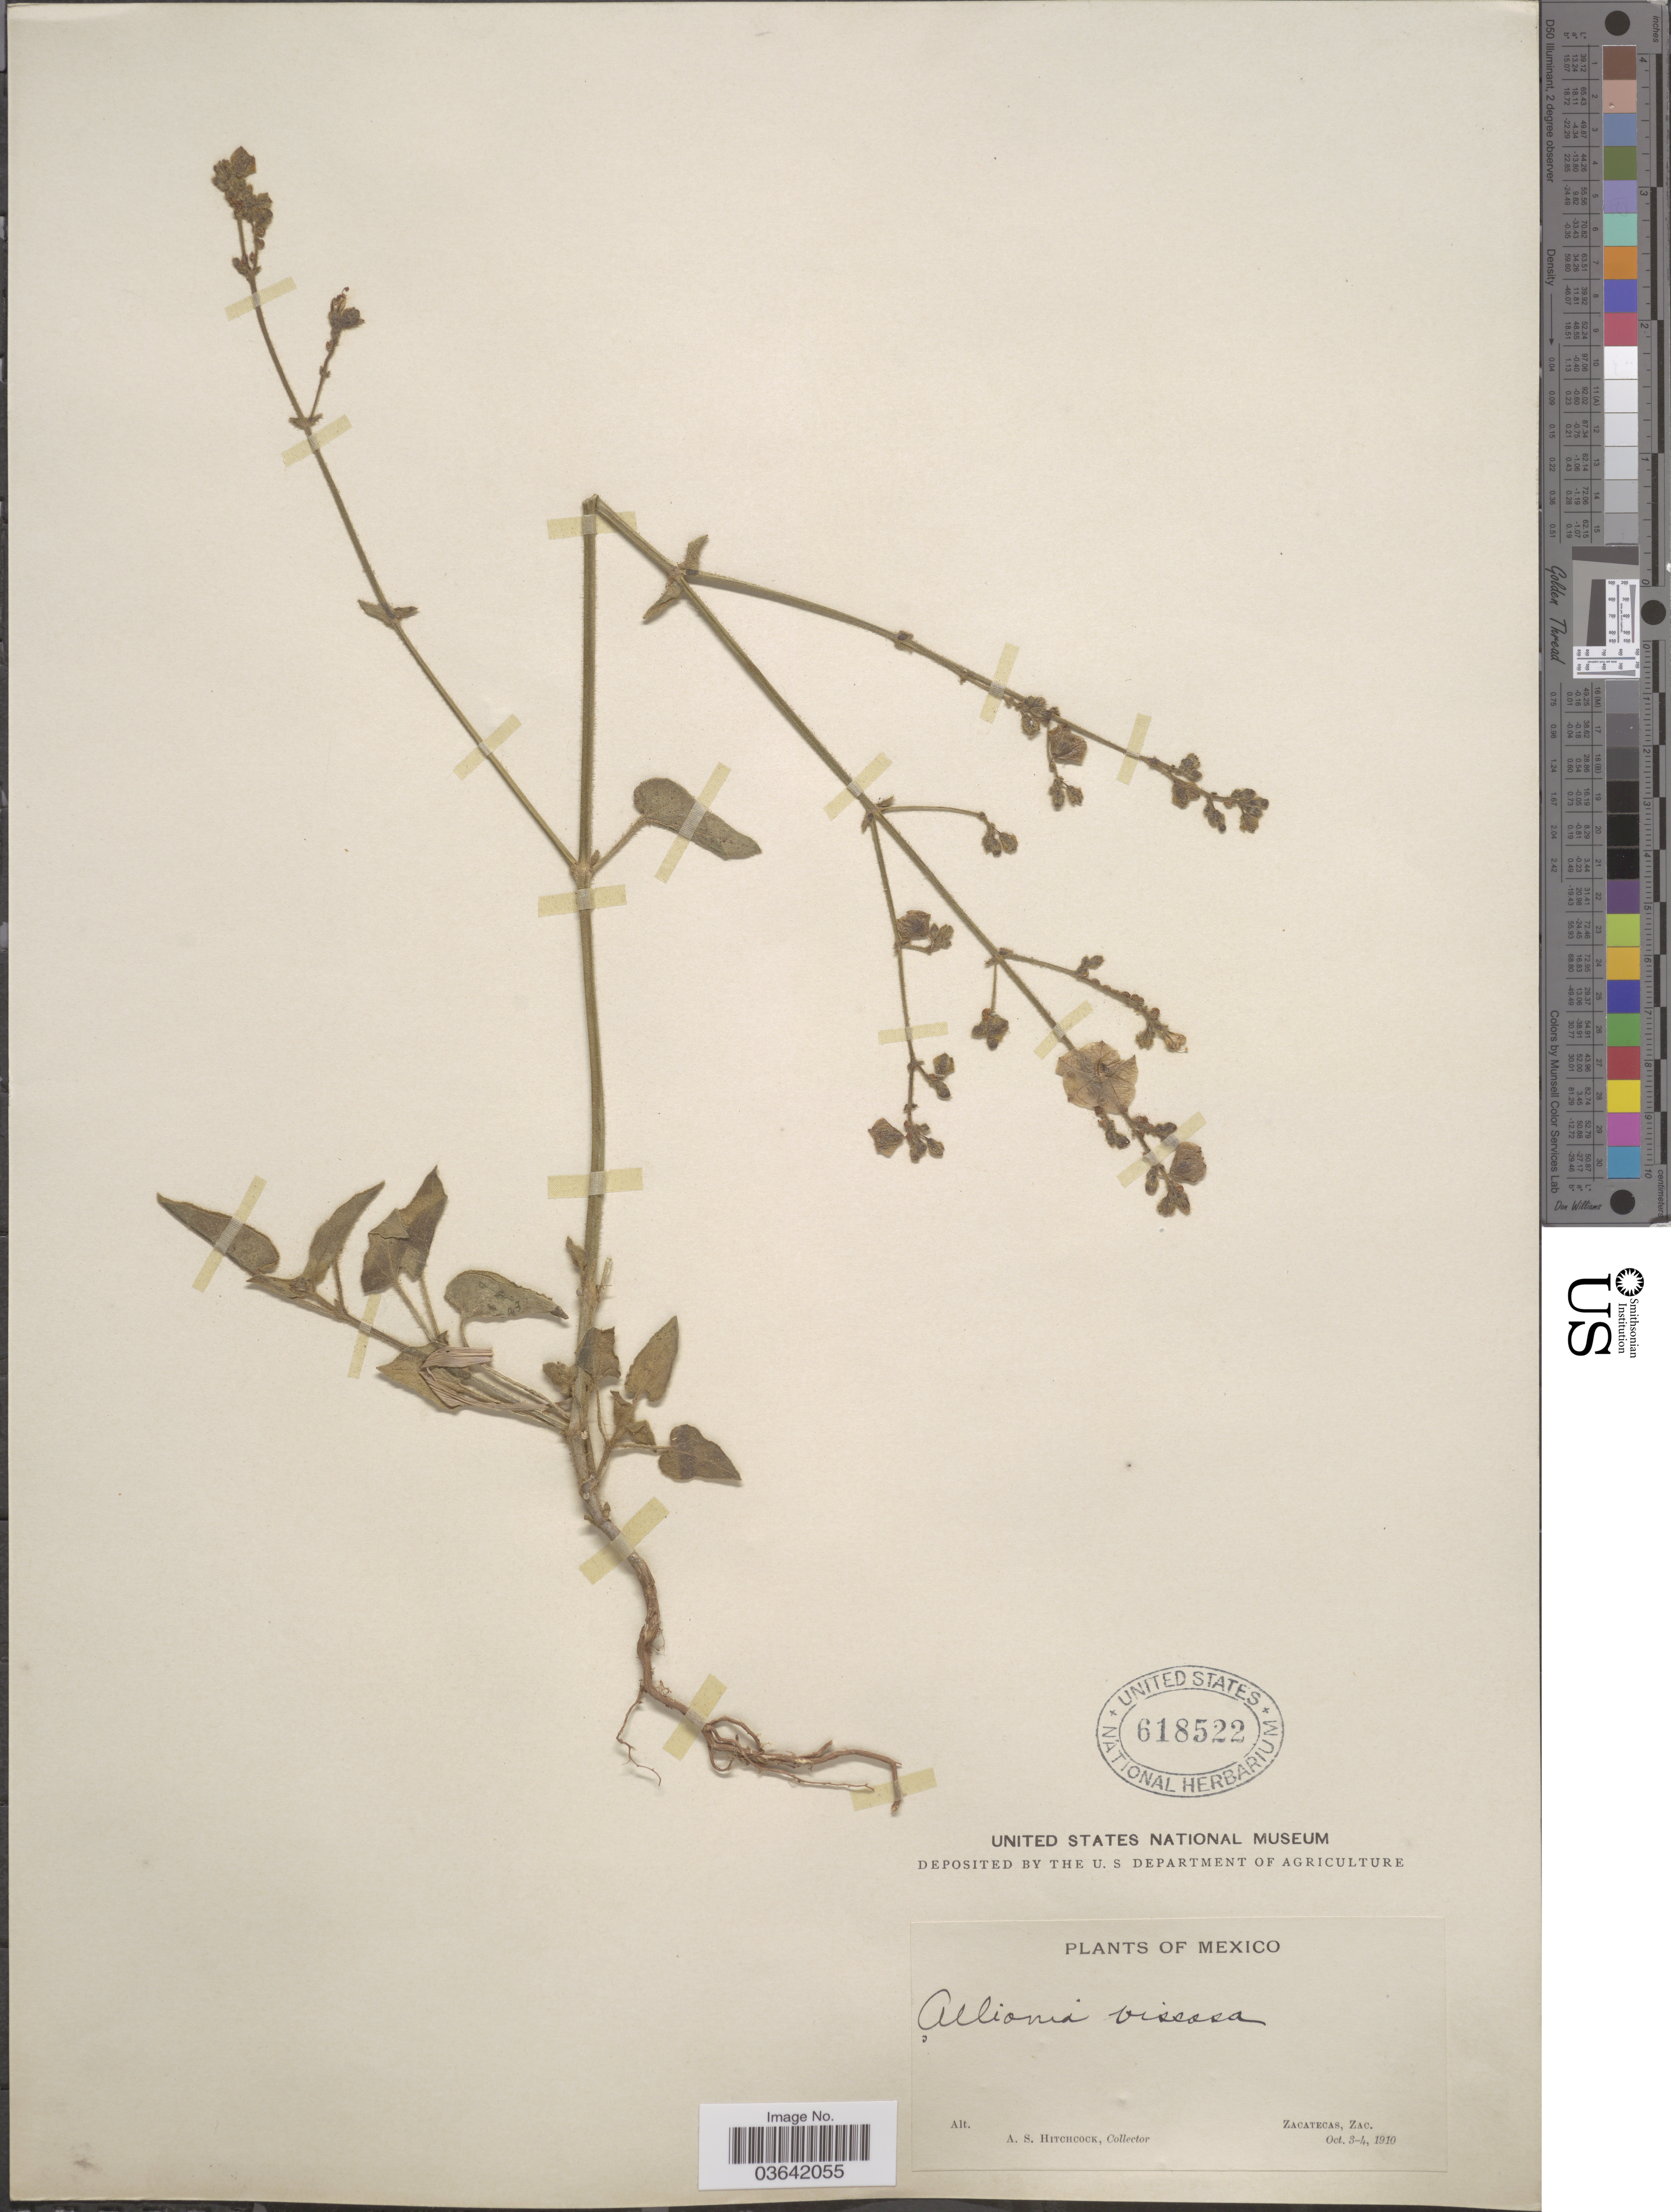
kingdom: Plantae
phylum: Tracheophyta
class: Magnoliopsida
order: Caryophyllales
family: Nyctaginaceae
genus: Mirabilis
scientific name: Mirabilis viscosa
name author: Cav.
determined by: Strong, Mark T., (BOT), Smithsonian Institution - National Museum of Natural History (UNITED STATES)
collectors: A. S. Hitchcock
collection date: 1910-10-03/1910-10-04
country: Mexico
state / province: Zacatecas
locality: Zacatecas, Zac.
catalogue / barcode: US 618522